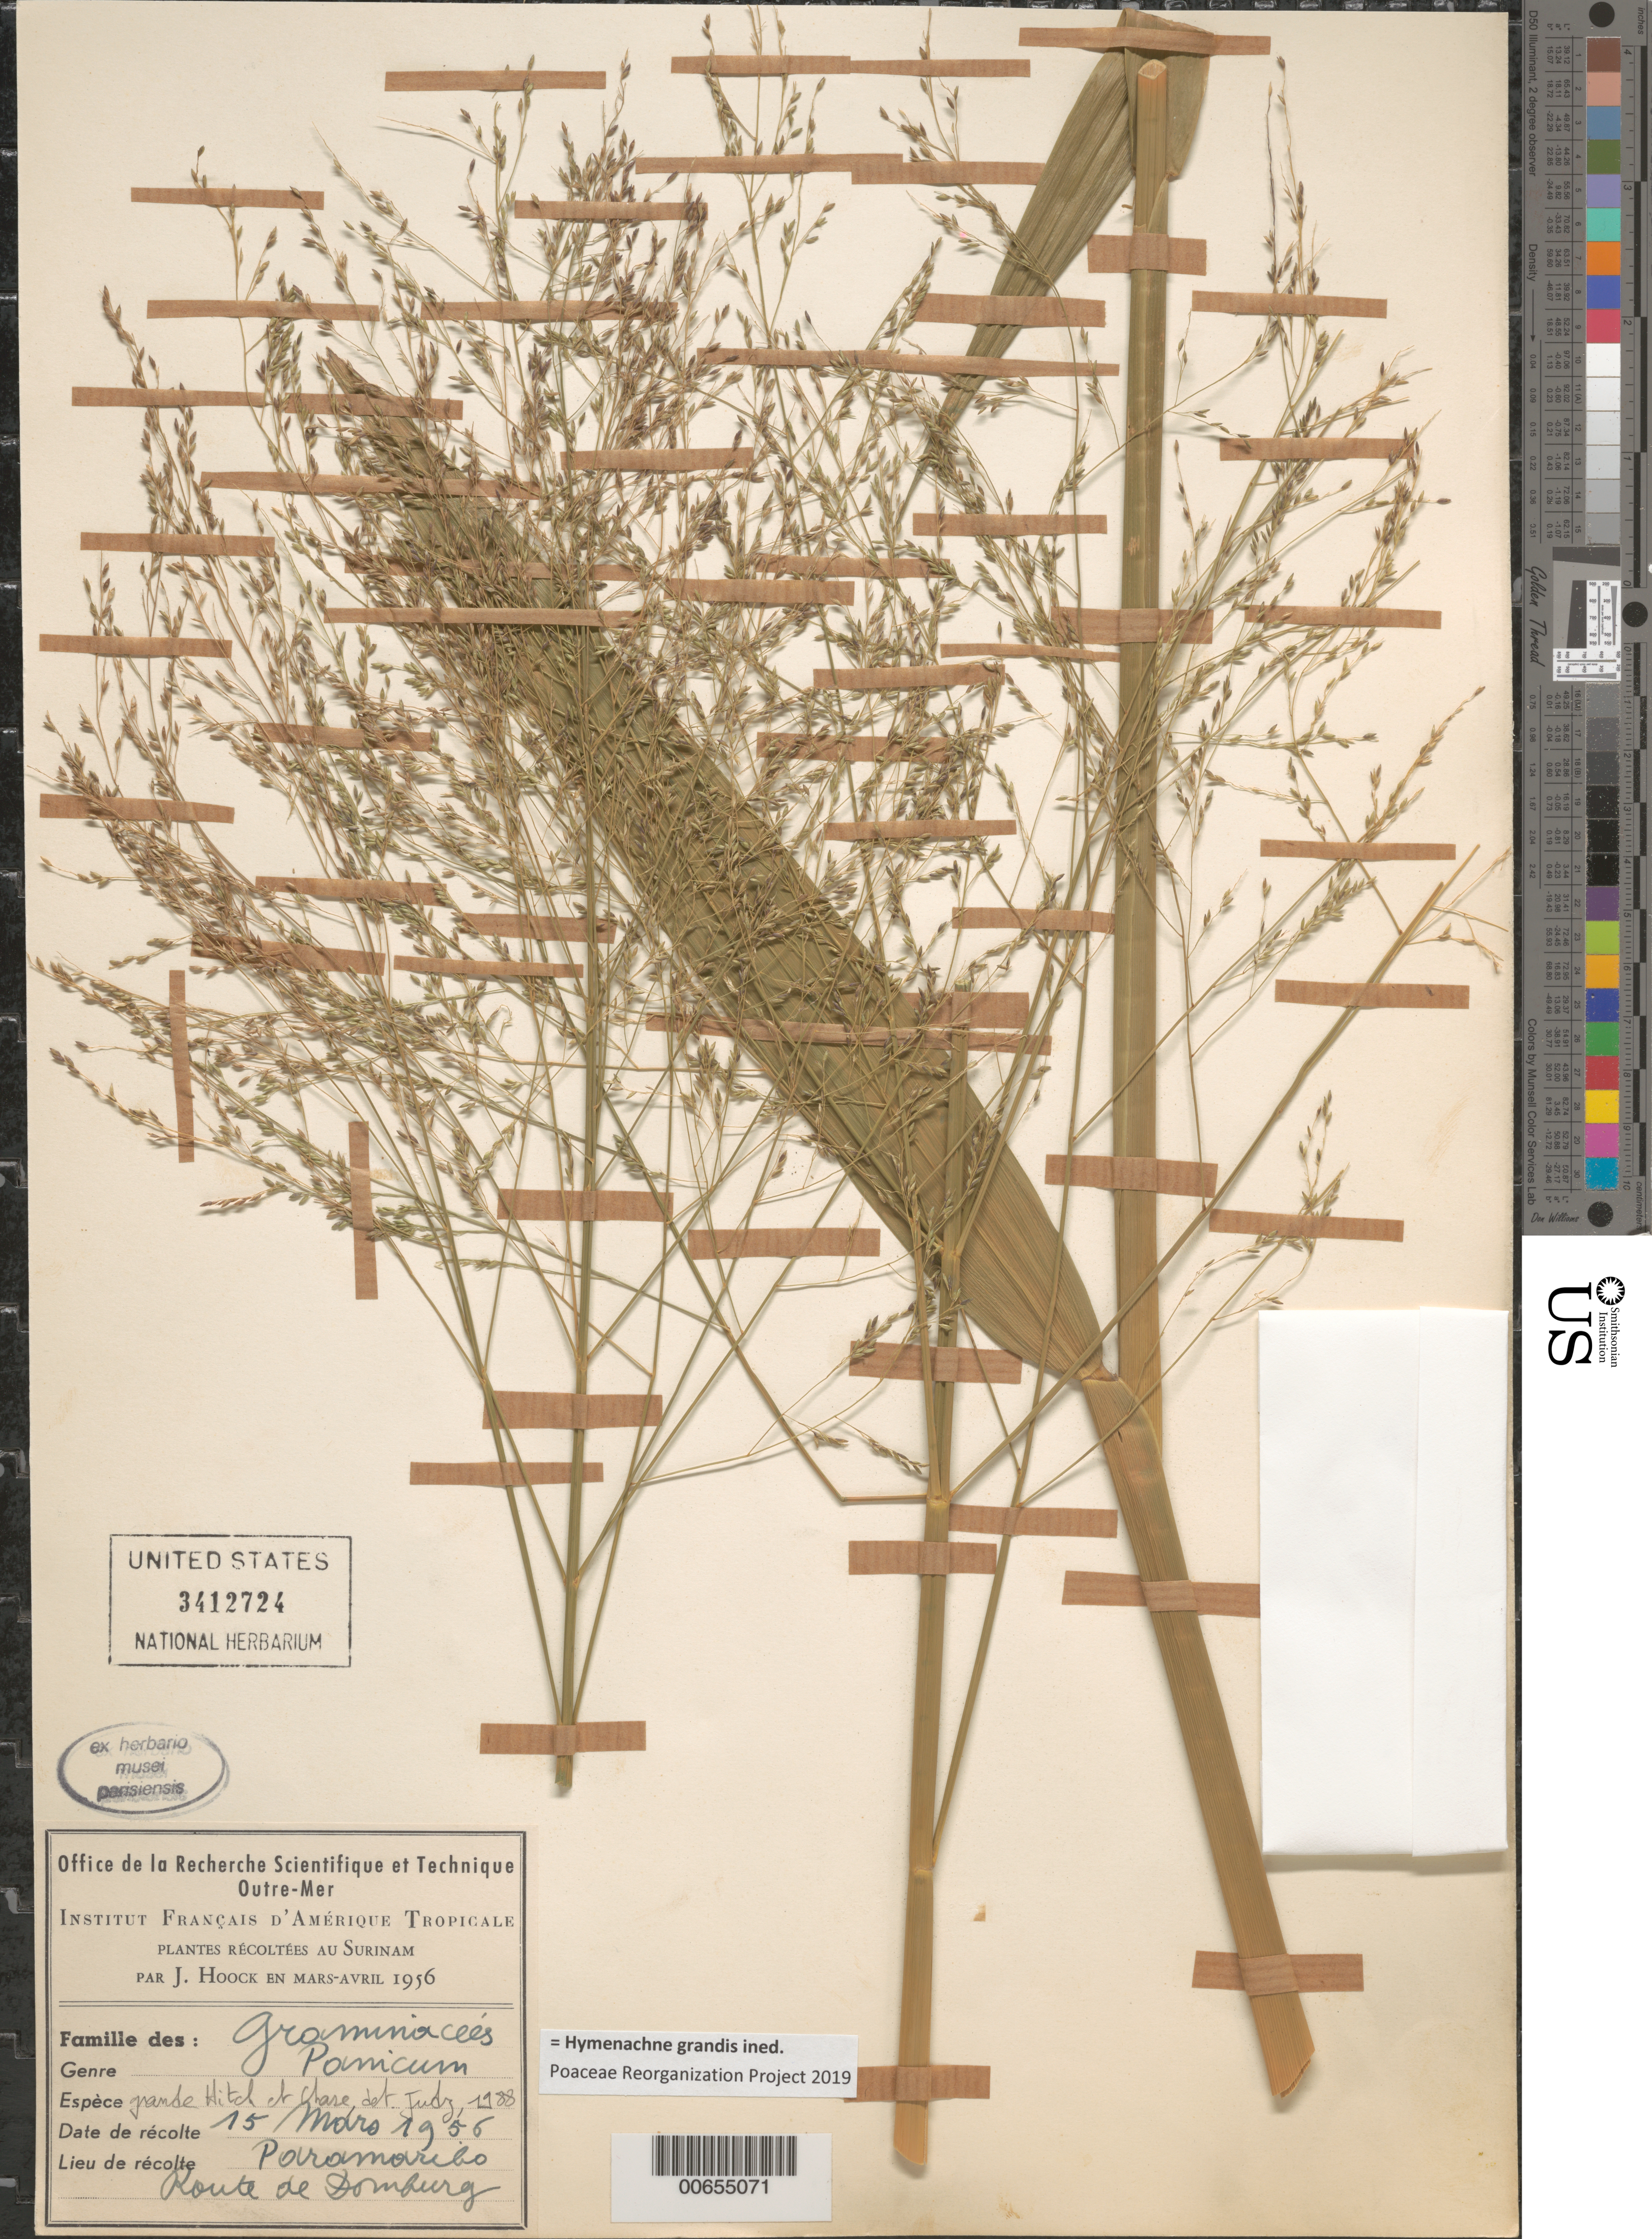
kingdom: Plantae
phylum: Tracheophyta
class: Liliopsida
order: Poales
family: Poaceae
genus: Panicum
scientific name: Panicum grande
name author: Hitchc. & Chase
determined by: Judziewicz, E. J.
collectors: J. Hoock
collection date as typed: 15-Mar-56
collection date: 1956-03-15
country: Suriname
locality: Paramaribo, Route de Domburg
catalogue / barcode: US 3412724